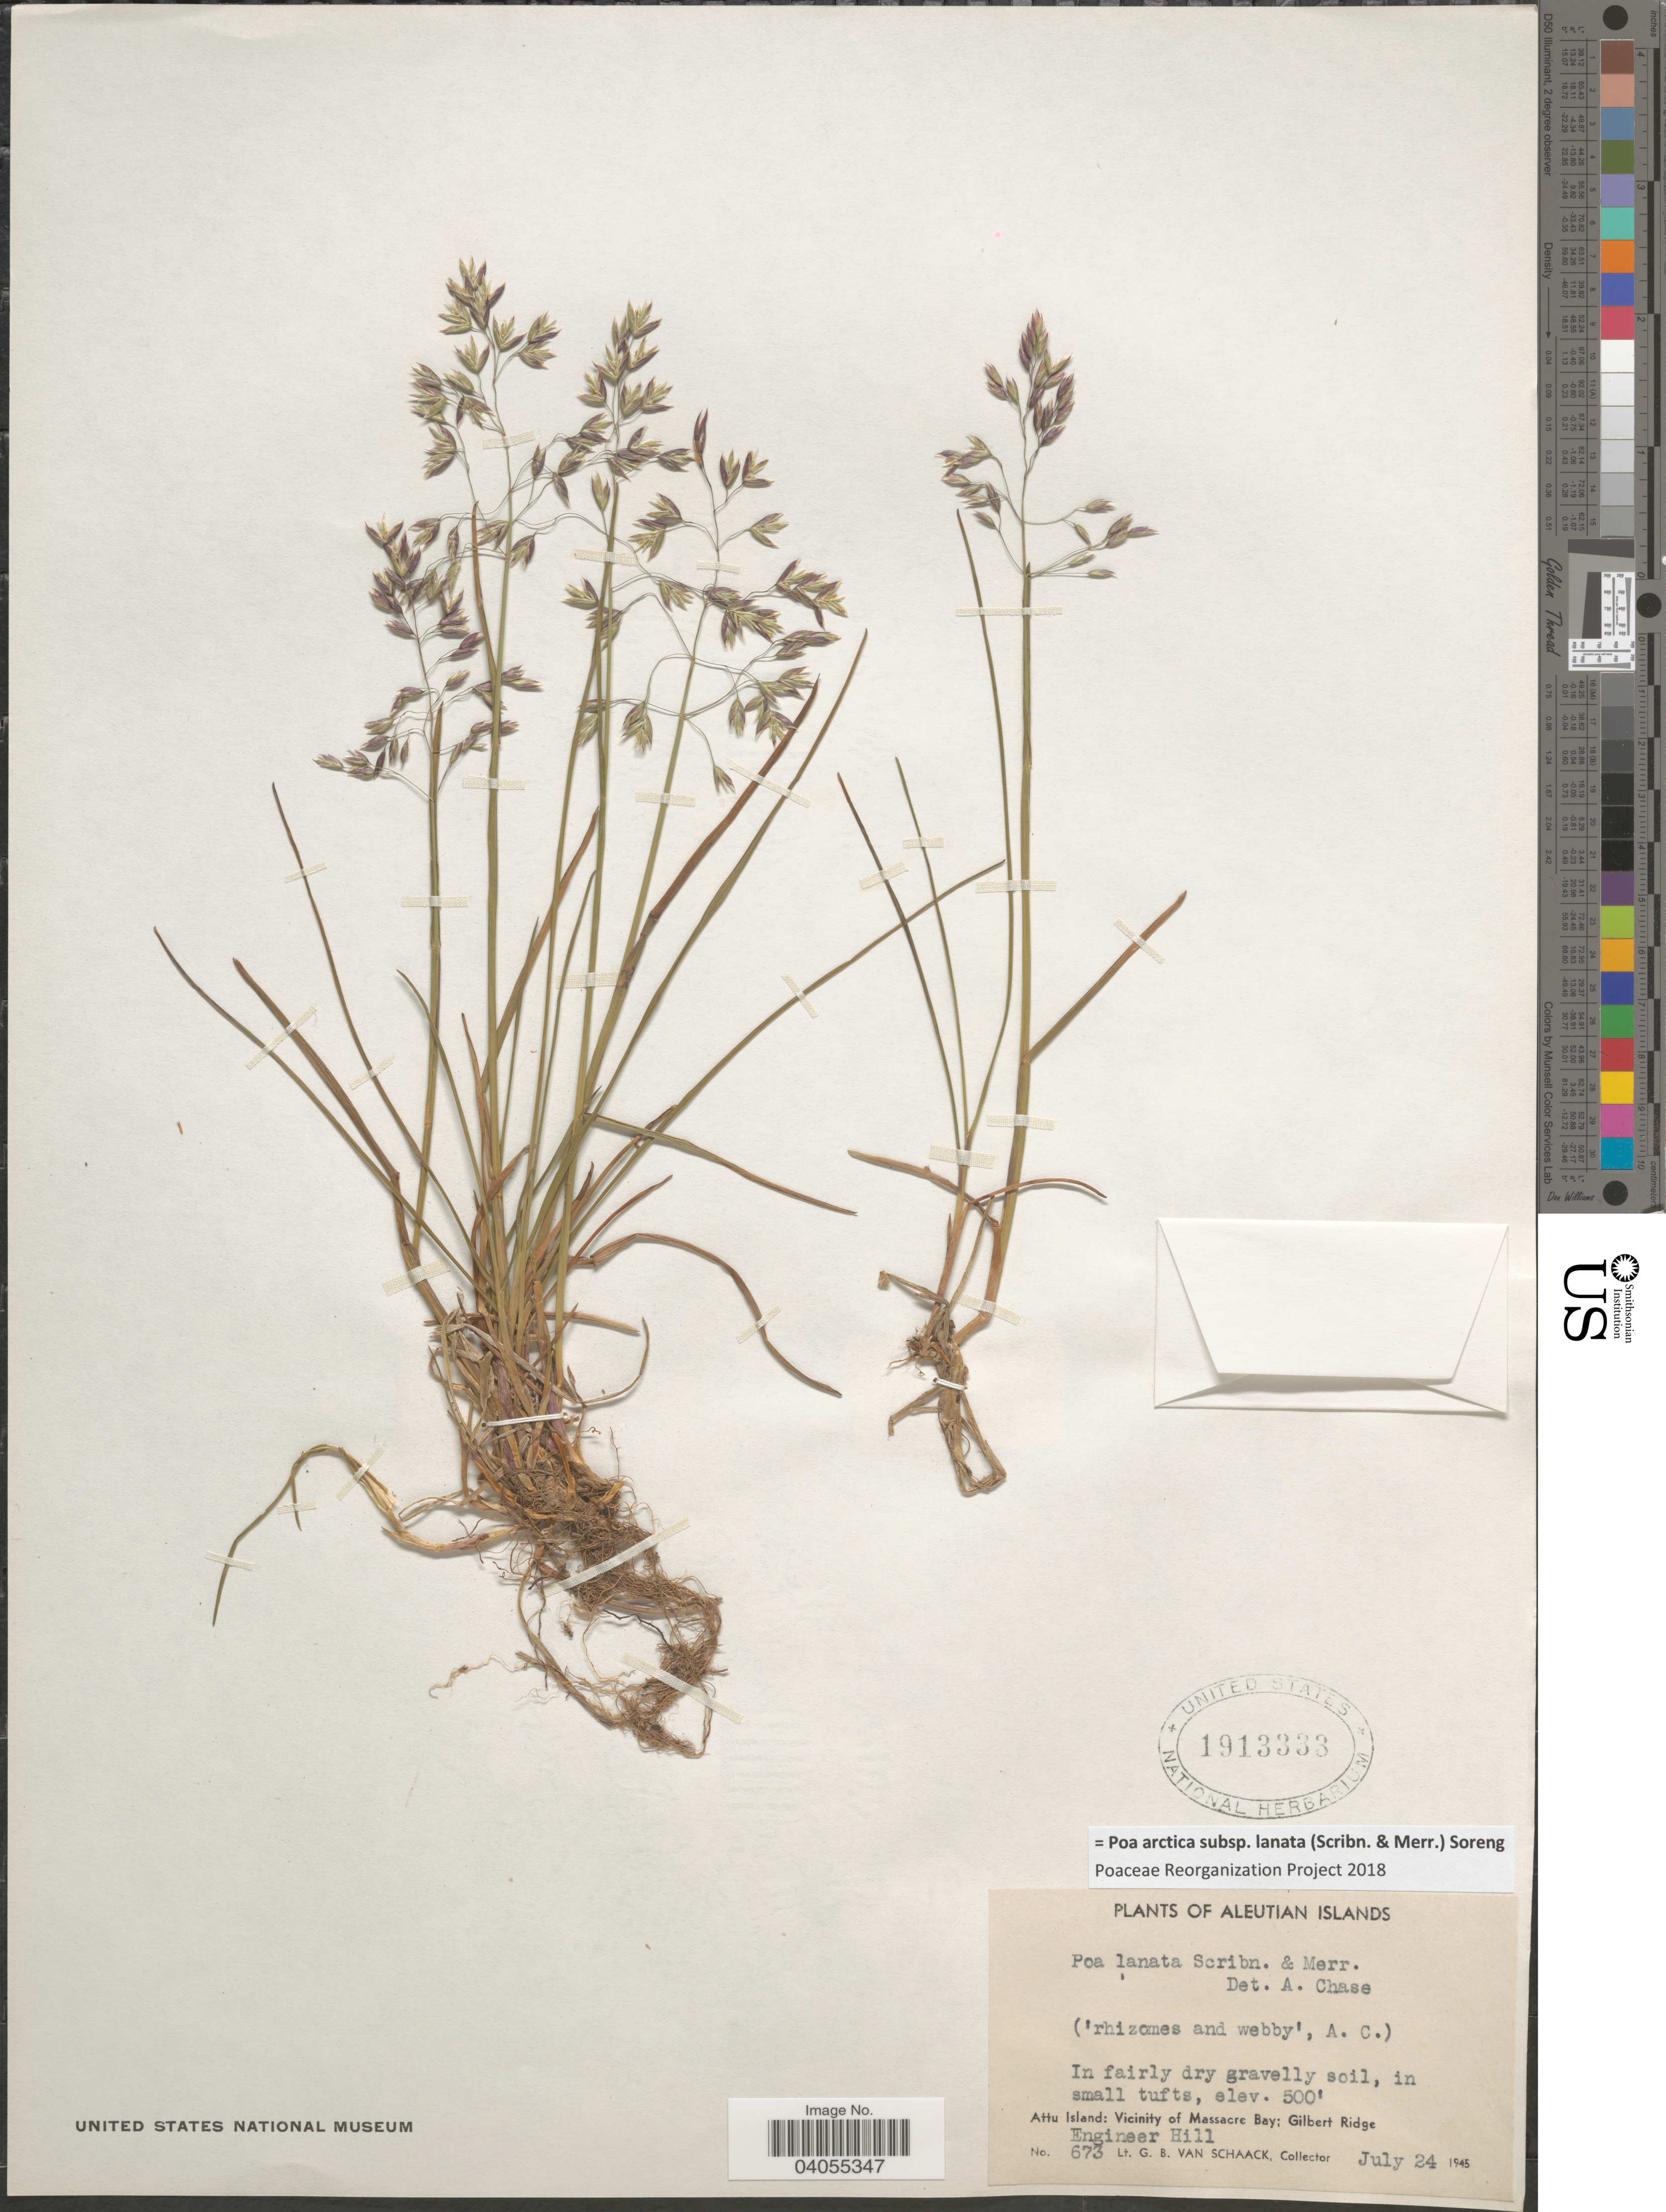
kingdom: Plantae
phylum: Tracheophyta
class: Liliopsida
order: Poales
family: Poaceae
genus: Poa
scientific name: Poa arctica subsp. lanata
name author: (Scribn. & Merr.) Soreng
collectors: G. Van Schaack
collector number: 673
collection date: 1945-07-24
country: United States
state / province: Alaska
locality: Aleutian Islands. Attu Island: Vicinity of Massacre Bay; Gilbert Ridge. Engineer Hill.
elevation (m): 152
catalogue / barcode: US 1913333